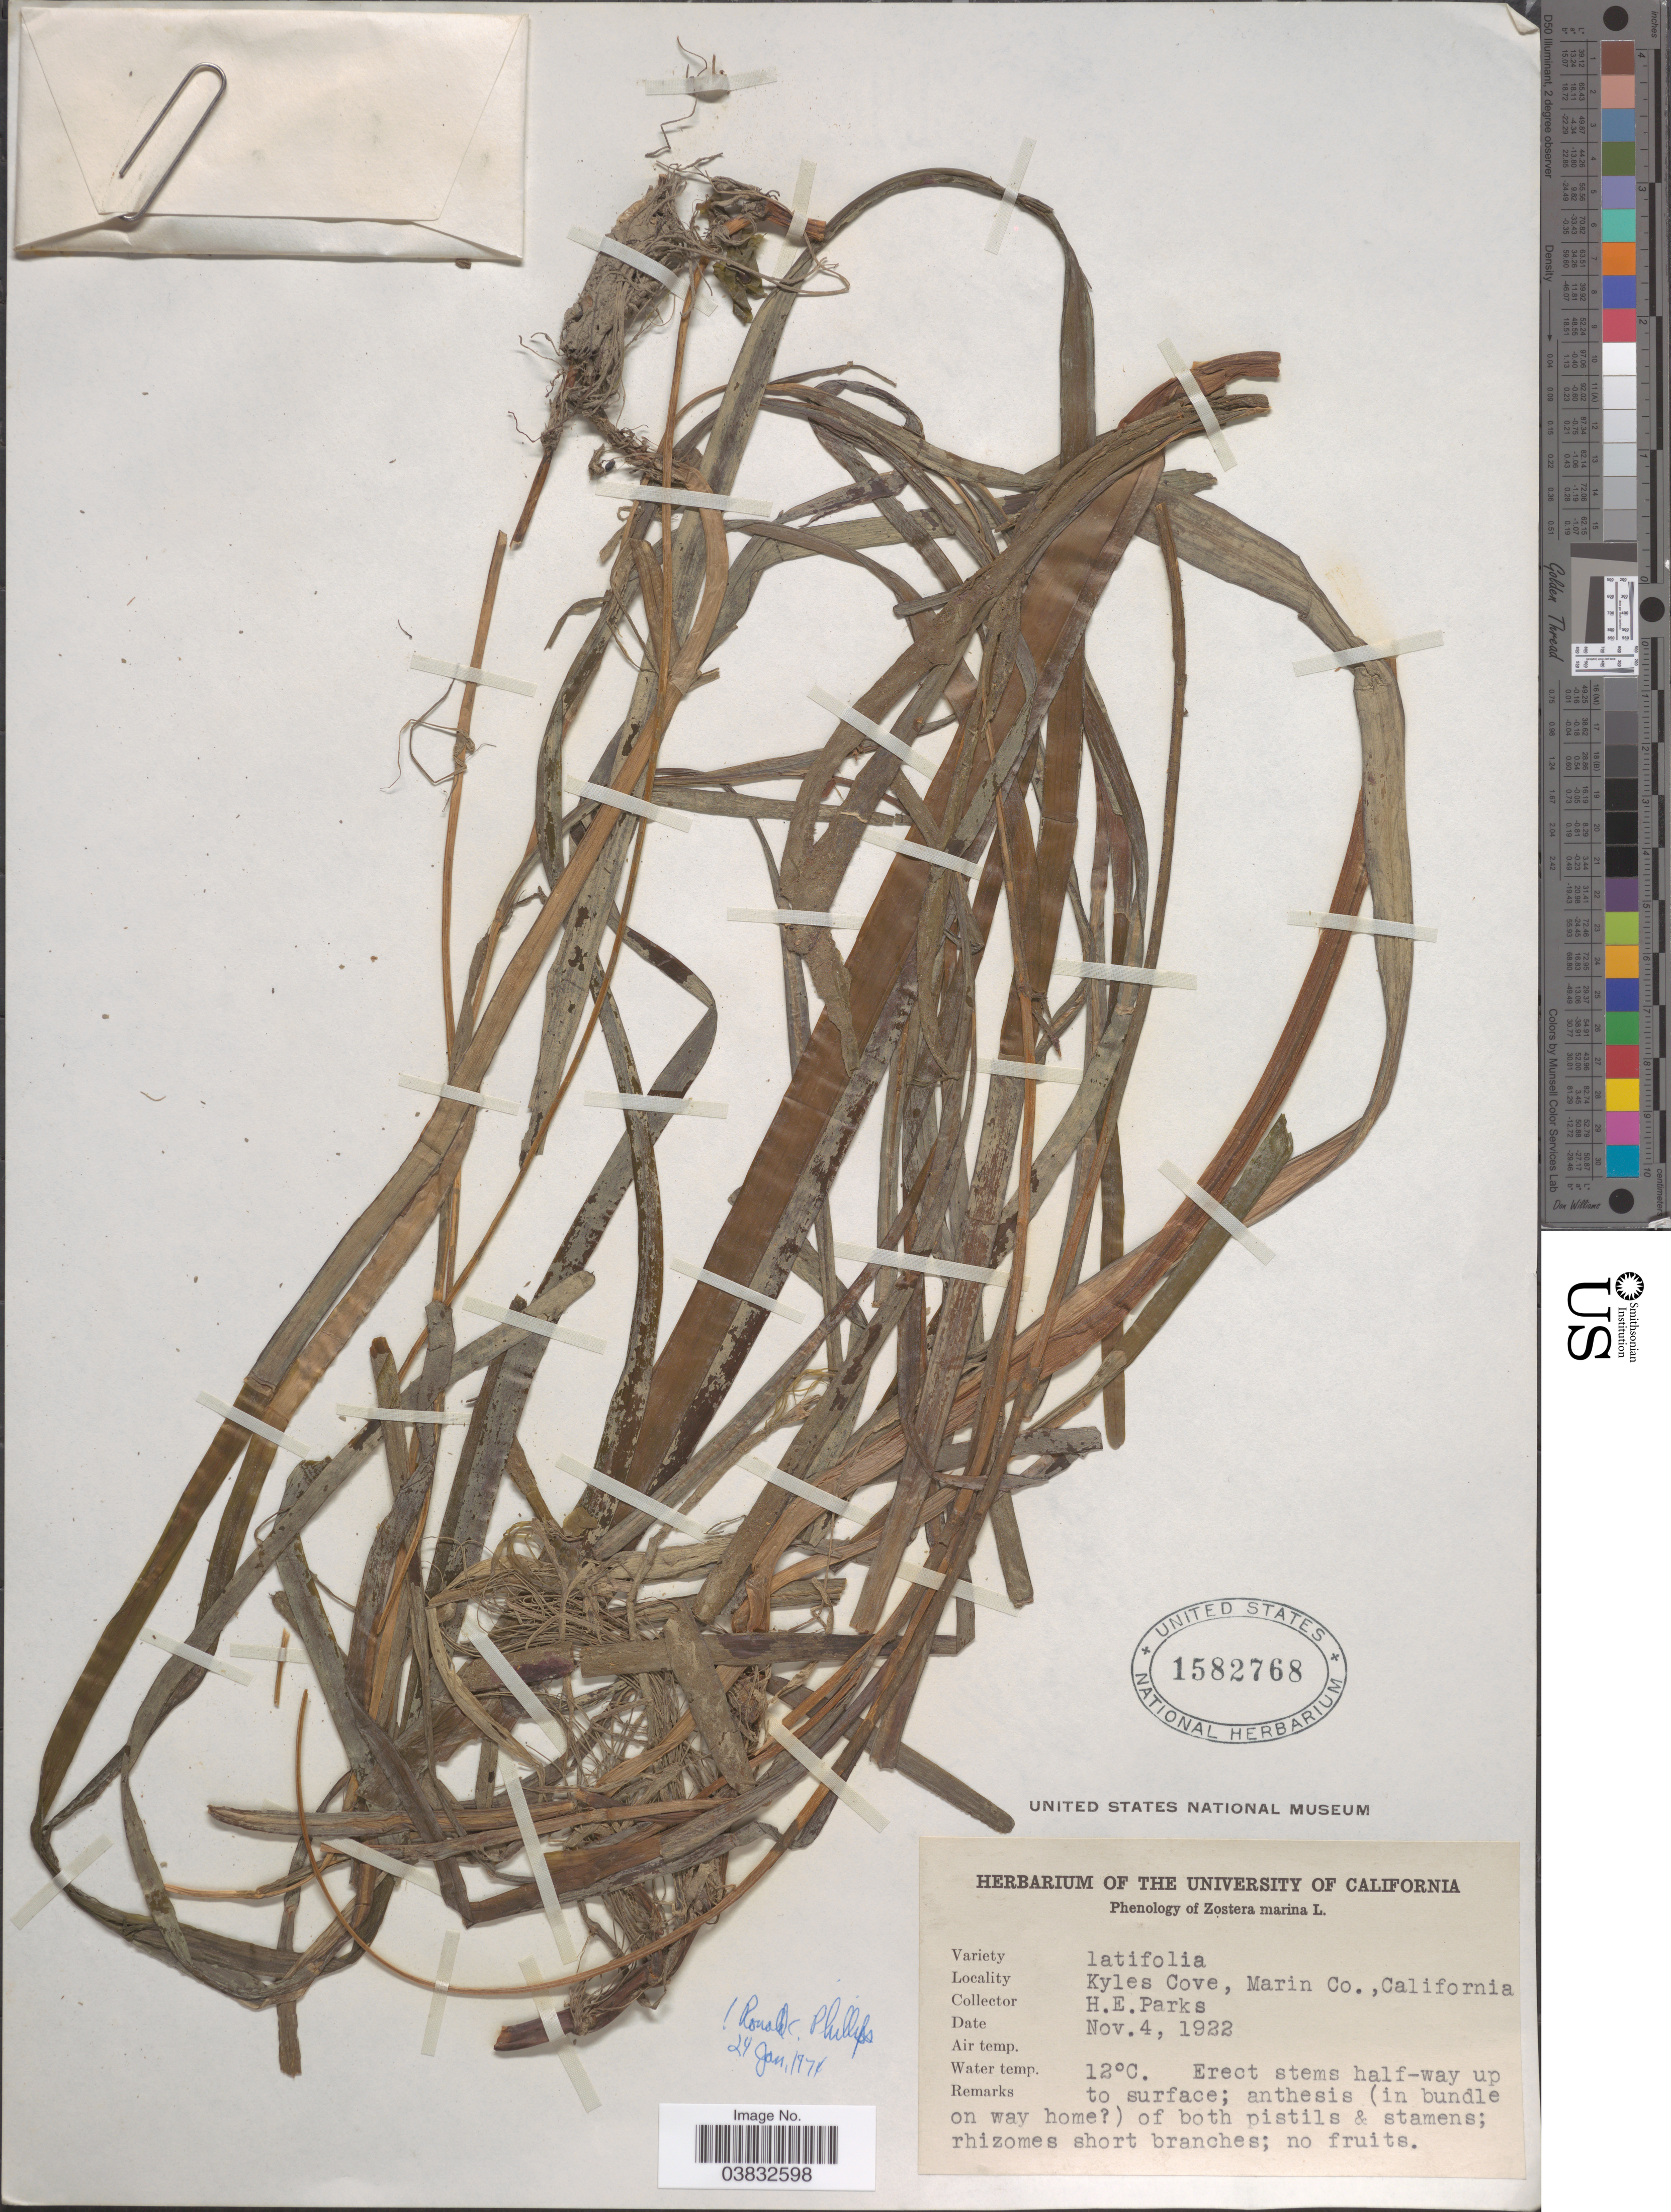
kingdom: Plantae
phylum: Tracheophyta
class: Liliopsida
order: Alismatales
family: Zosteraceae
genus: Zostera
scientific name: Zostera marina var. latifolia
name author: L.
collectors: H. E. Parks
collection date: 1922-11-04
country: United States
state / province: California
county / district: Marin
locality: Kyles Cove, Marin Co.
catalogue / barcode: US 1582768